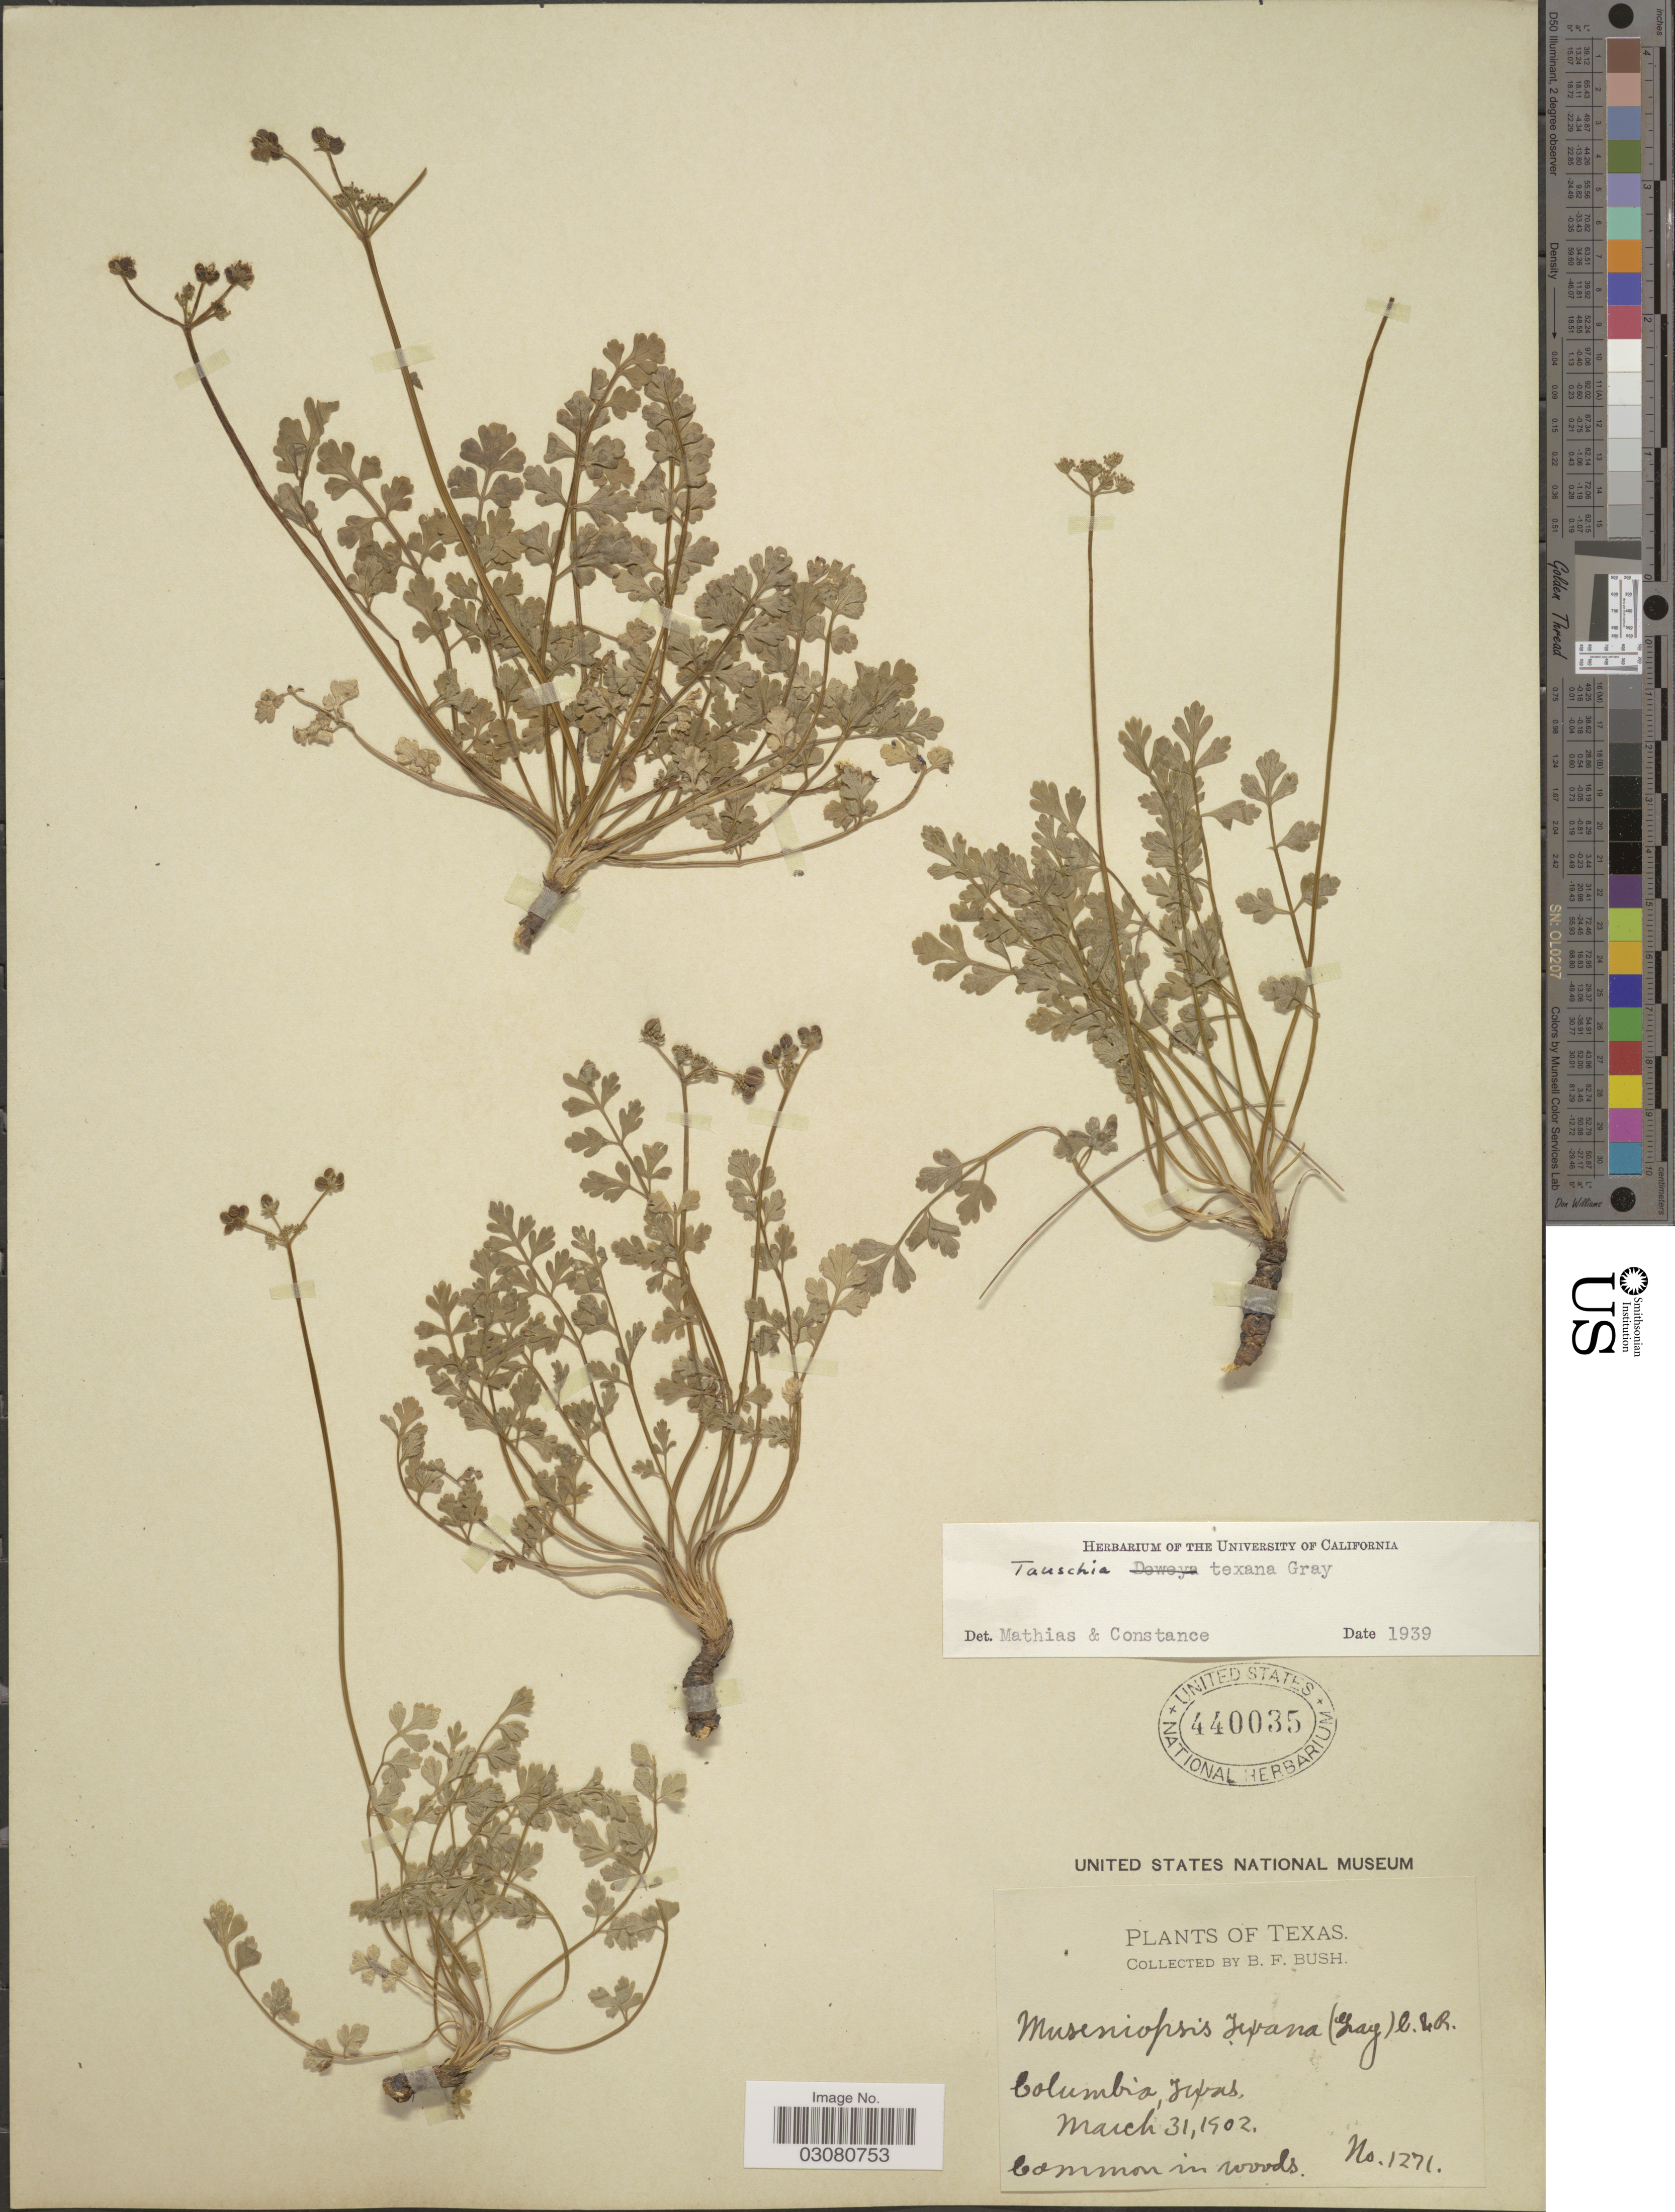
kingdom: Plantae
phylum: Tracheophyta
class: Magnoliopsida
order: Apiales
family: Apiaceae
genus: Tauschia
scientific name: Tauschia texana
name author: A. Gray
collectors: B. F. Bush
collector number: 1271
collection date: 1902-03-31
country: United States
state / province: Texas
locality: Columbia.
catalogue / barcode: US 440035